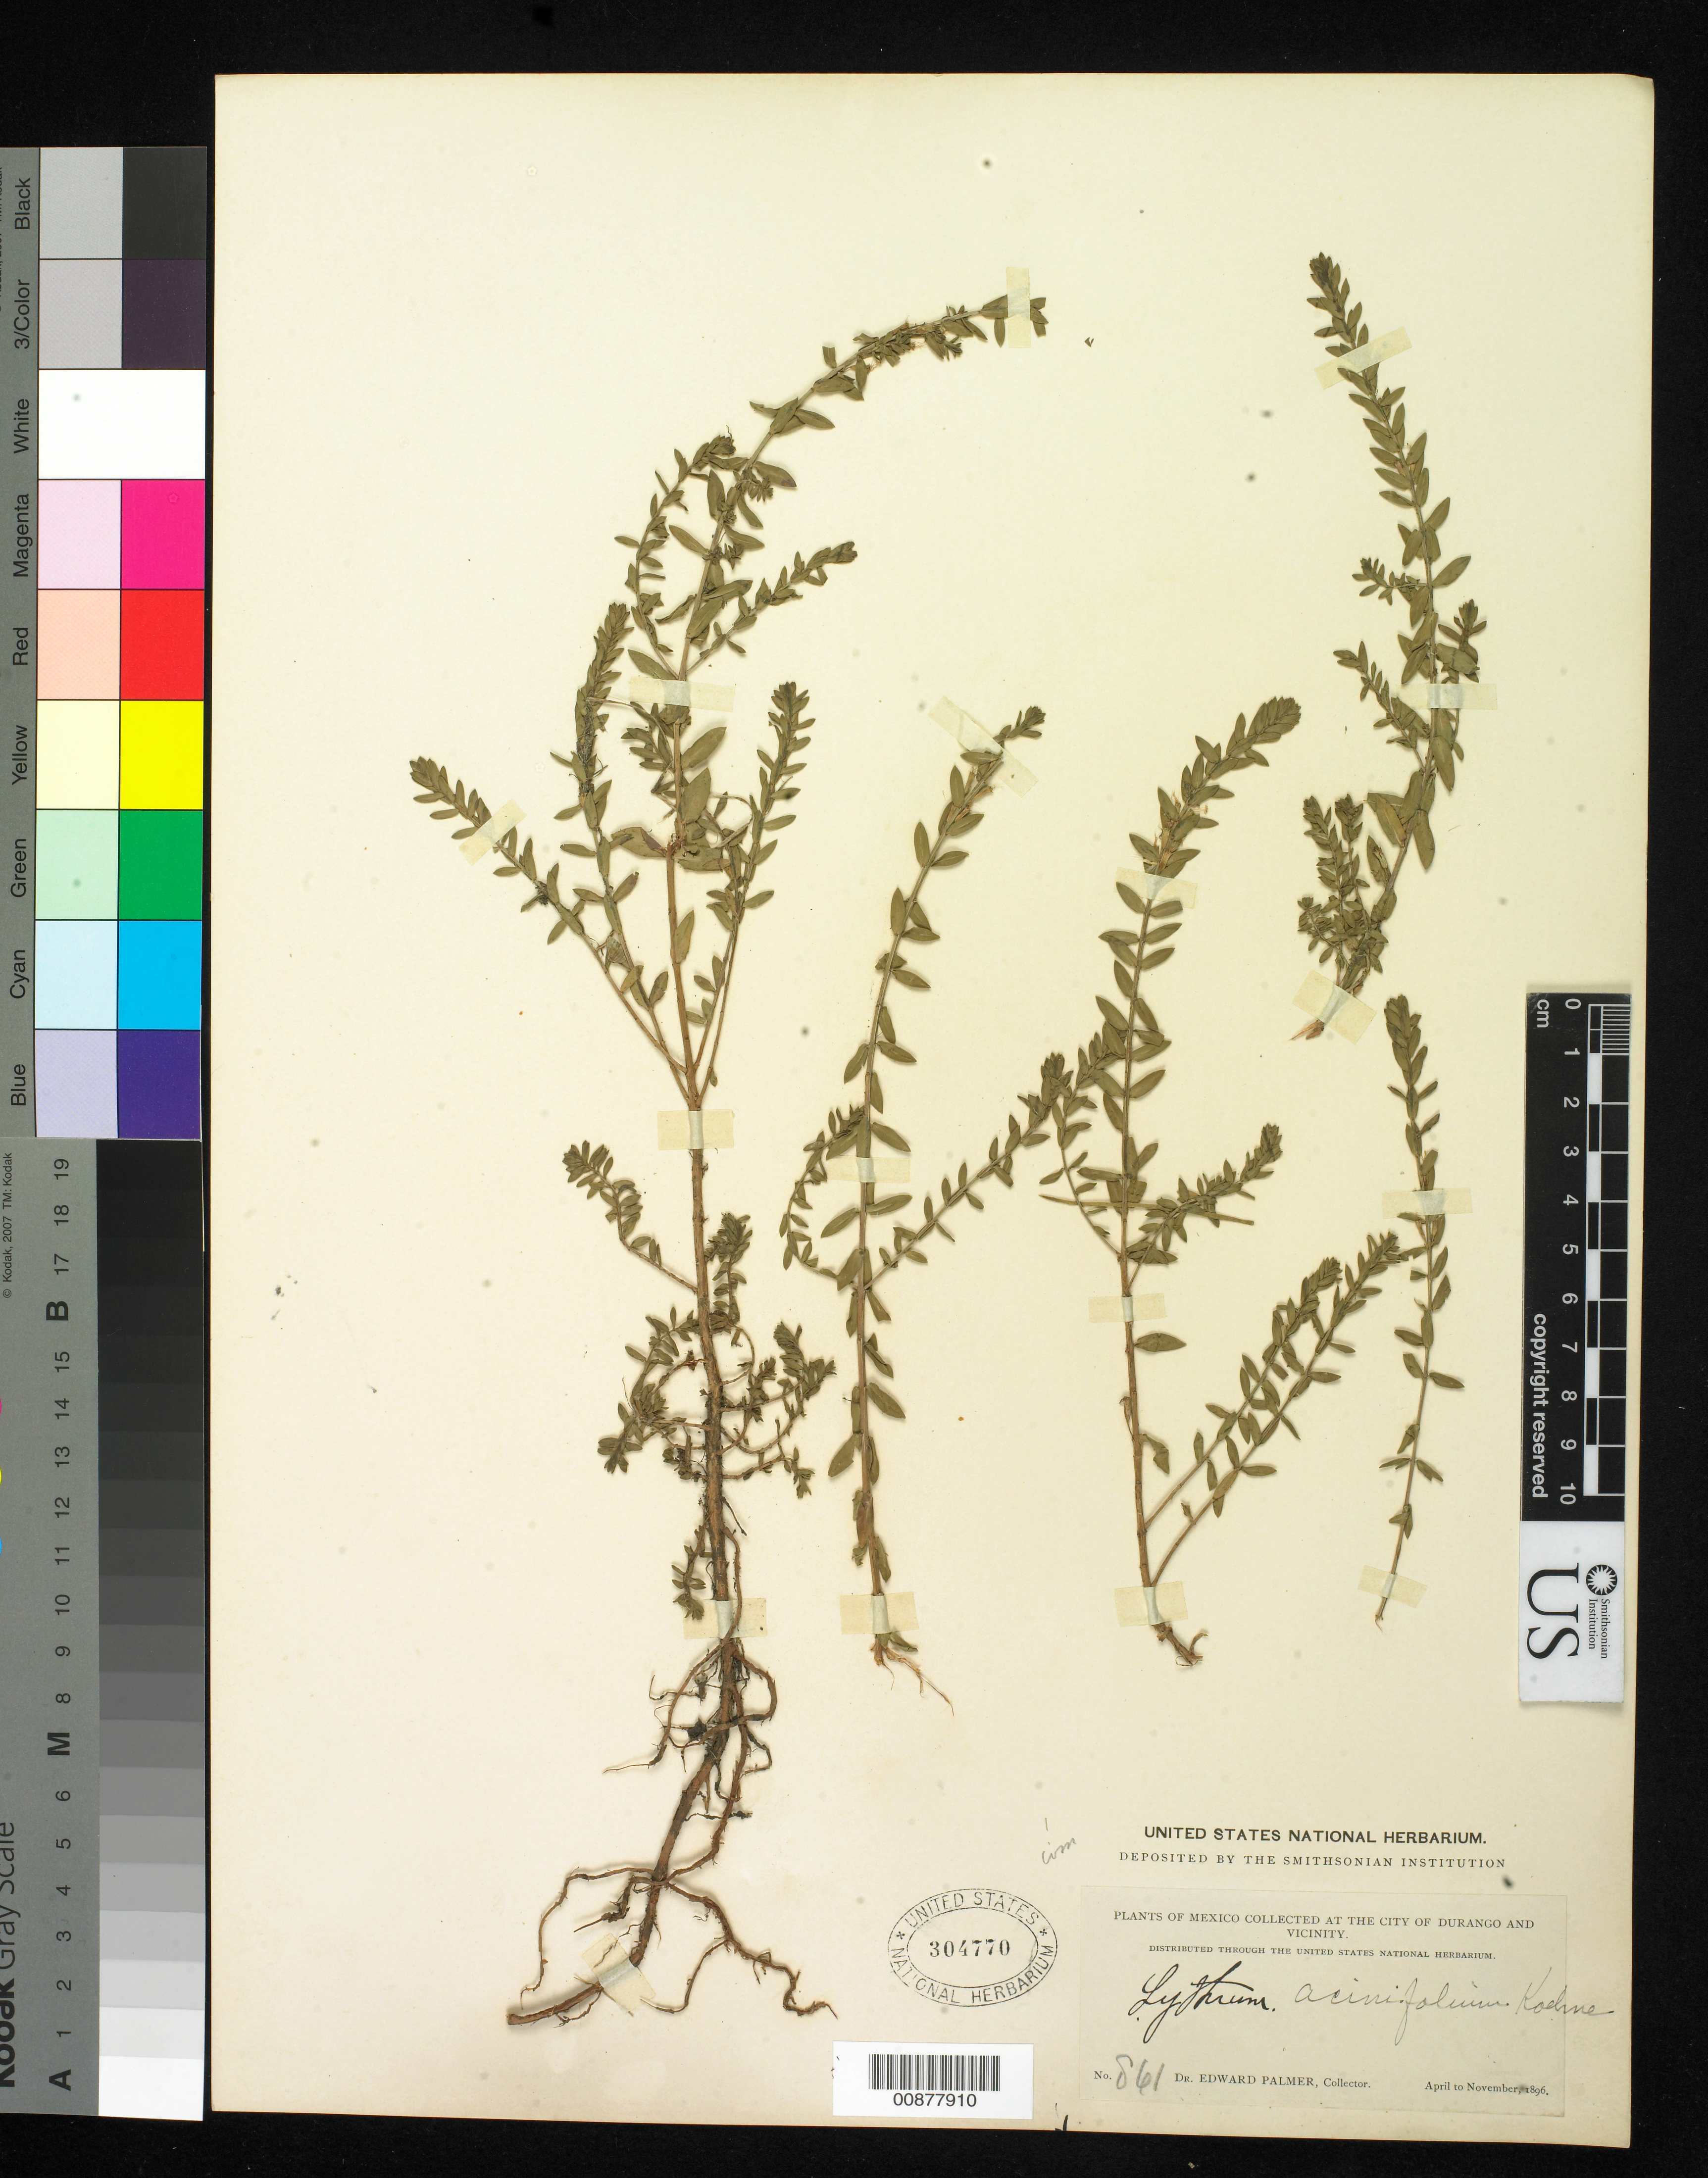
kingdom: Plantae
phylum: Tracheophyta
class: Magnoliopsida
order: Myrtales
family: Lythraceae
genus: Lythrum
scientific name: Lythrum acinifolium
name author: Sessé & Moc. ex Koehne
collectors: E. Palmer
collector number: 861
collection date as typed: Apr 1896 to -- Nov 1896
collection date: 1896-04/1896-11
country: Mexico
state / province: Durango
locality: City of Durango and vicinity.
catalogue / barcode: US 304770